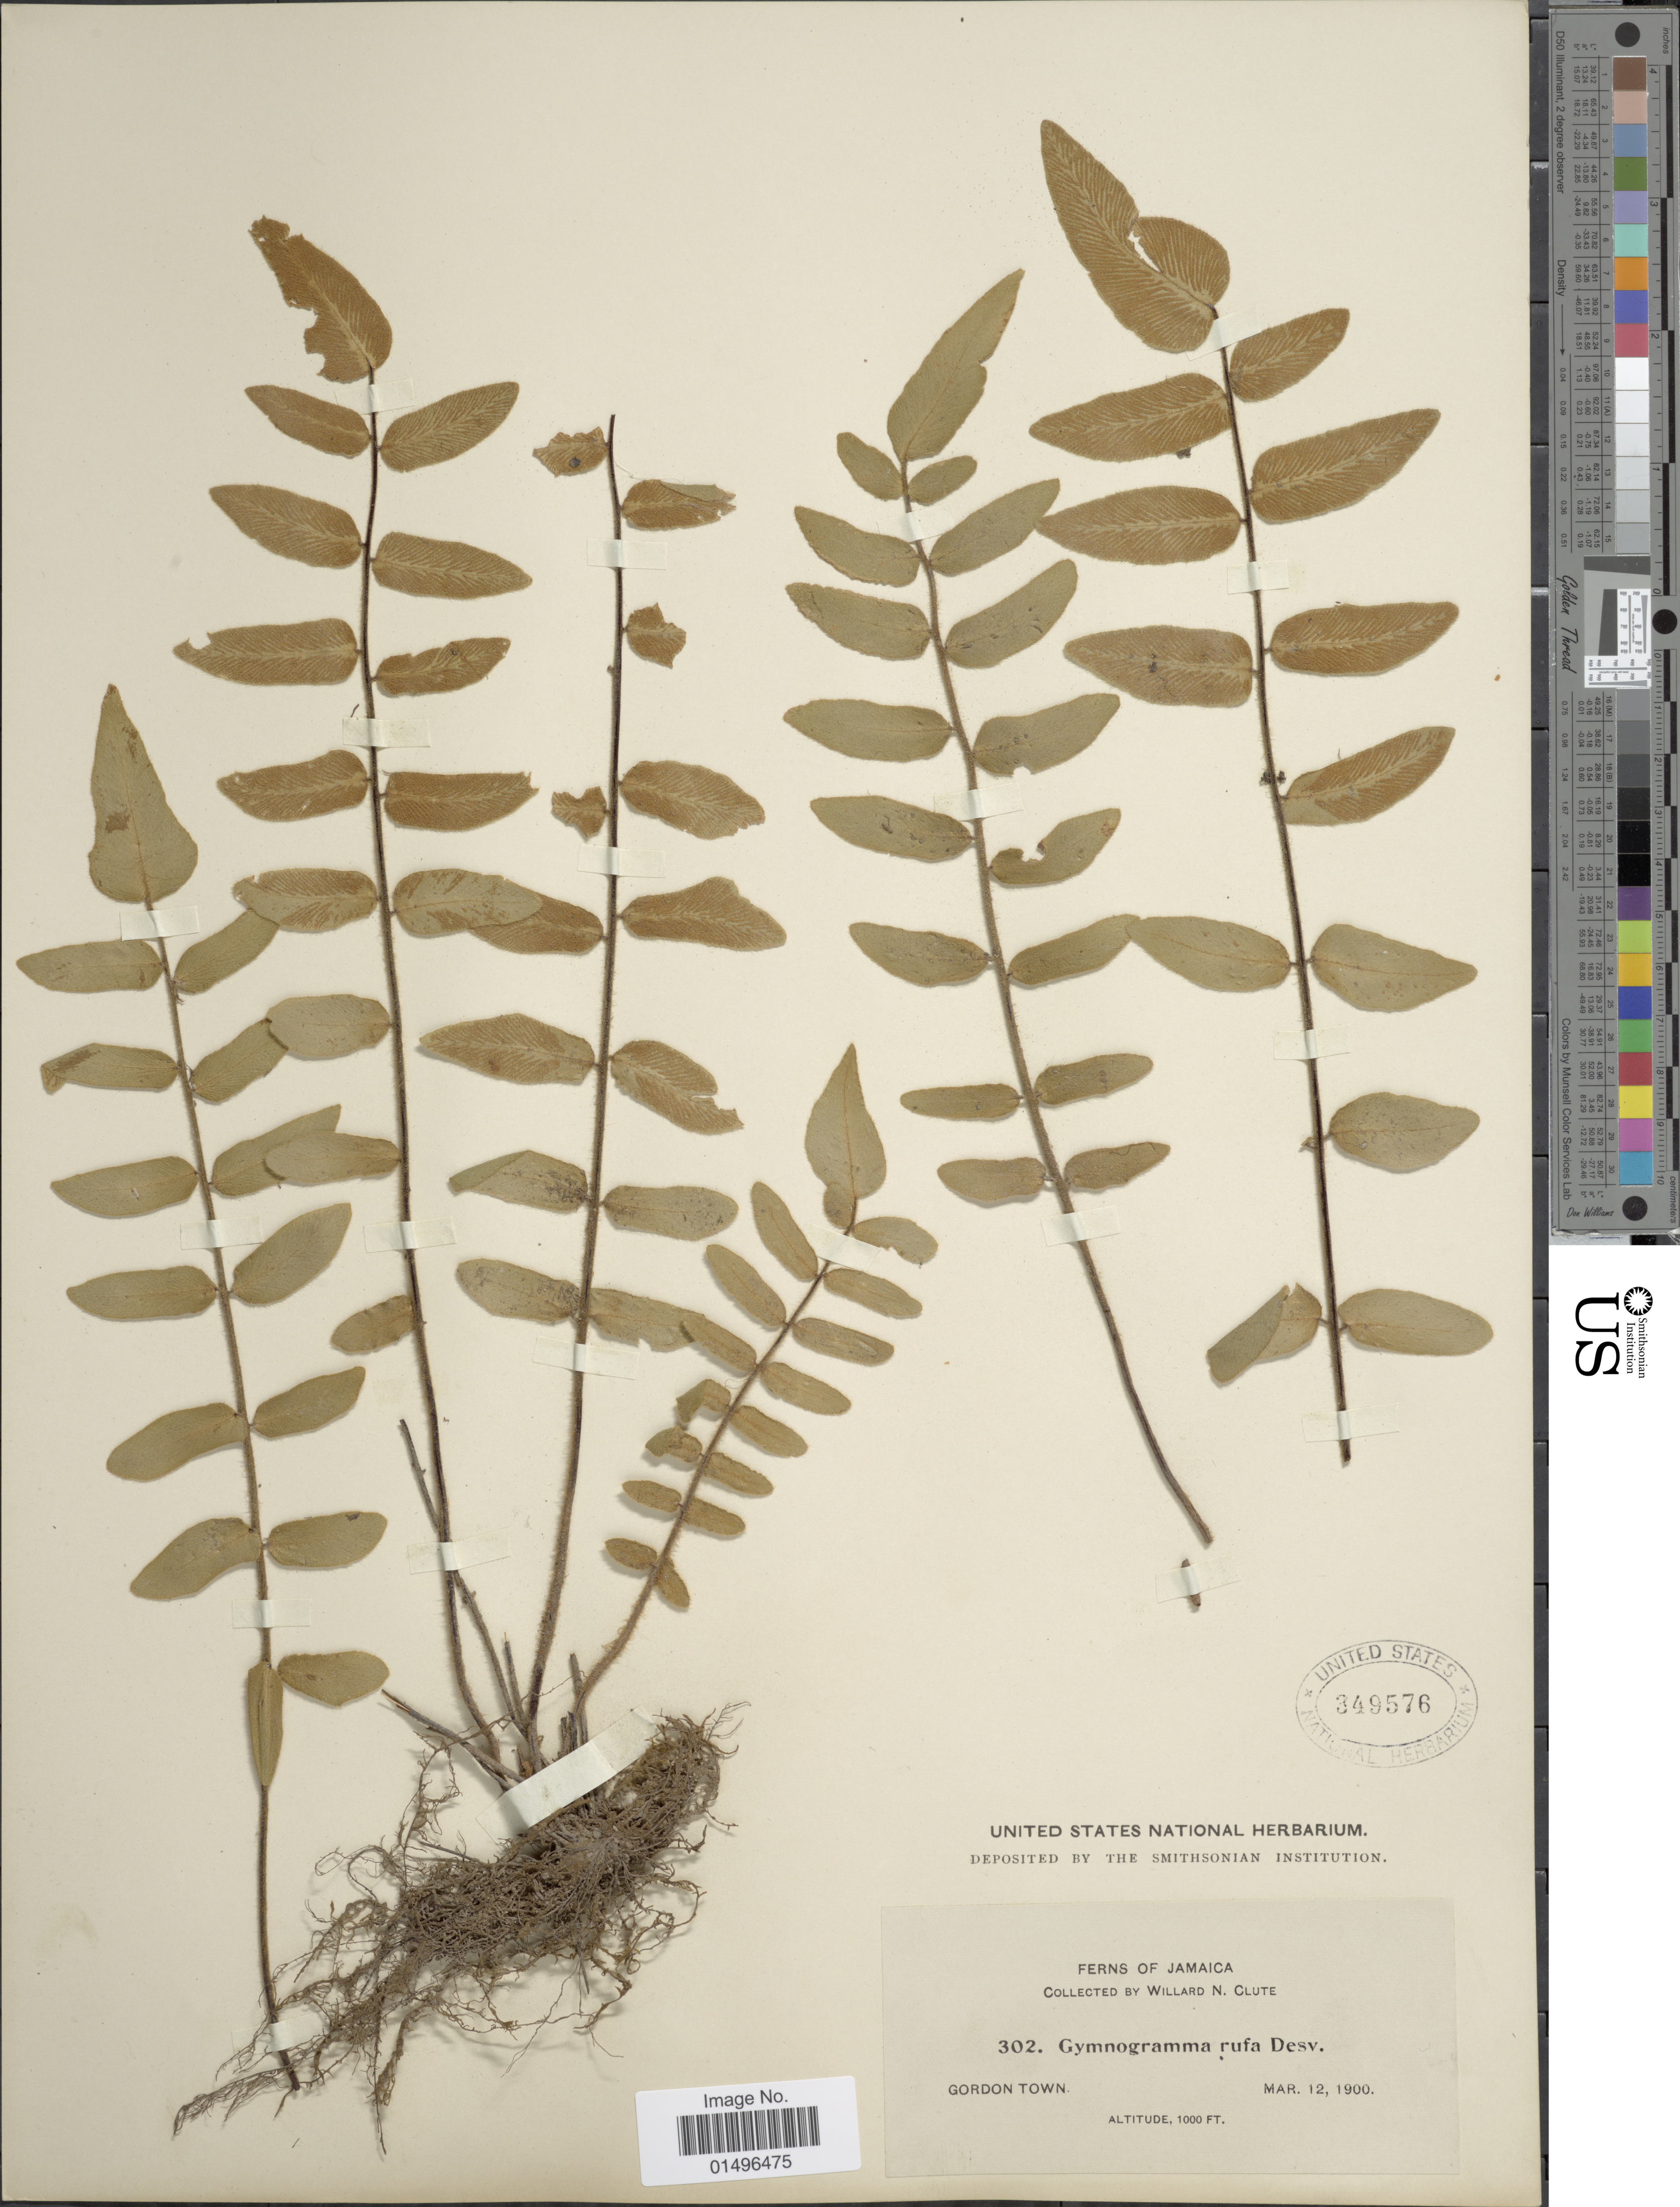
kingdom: Plantae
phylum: Tracheophyta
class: Polypodiopsida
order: Polypodiales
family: Pteridaceae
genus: Hemionitis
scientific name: Hemionitis rufa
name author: (L.) Sw.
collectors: W. N. Clute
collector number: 302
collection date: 1900-03-12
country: Jamaica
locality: Jamaica, Gordon Town.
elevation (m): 305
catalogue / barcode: US 349576